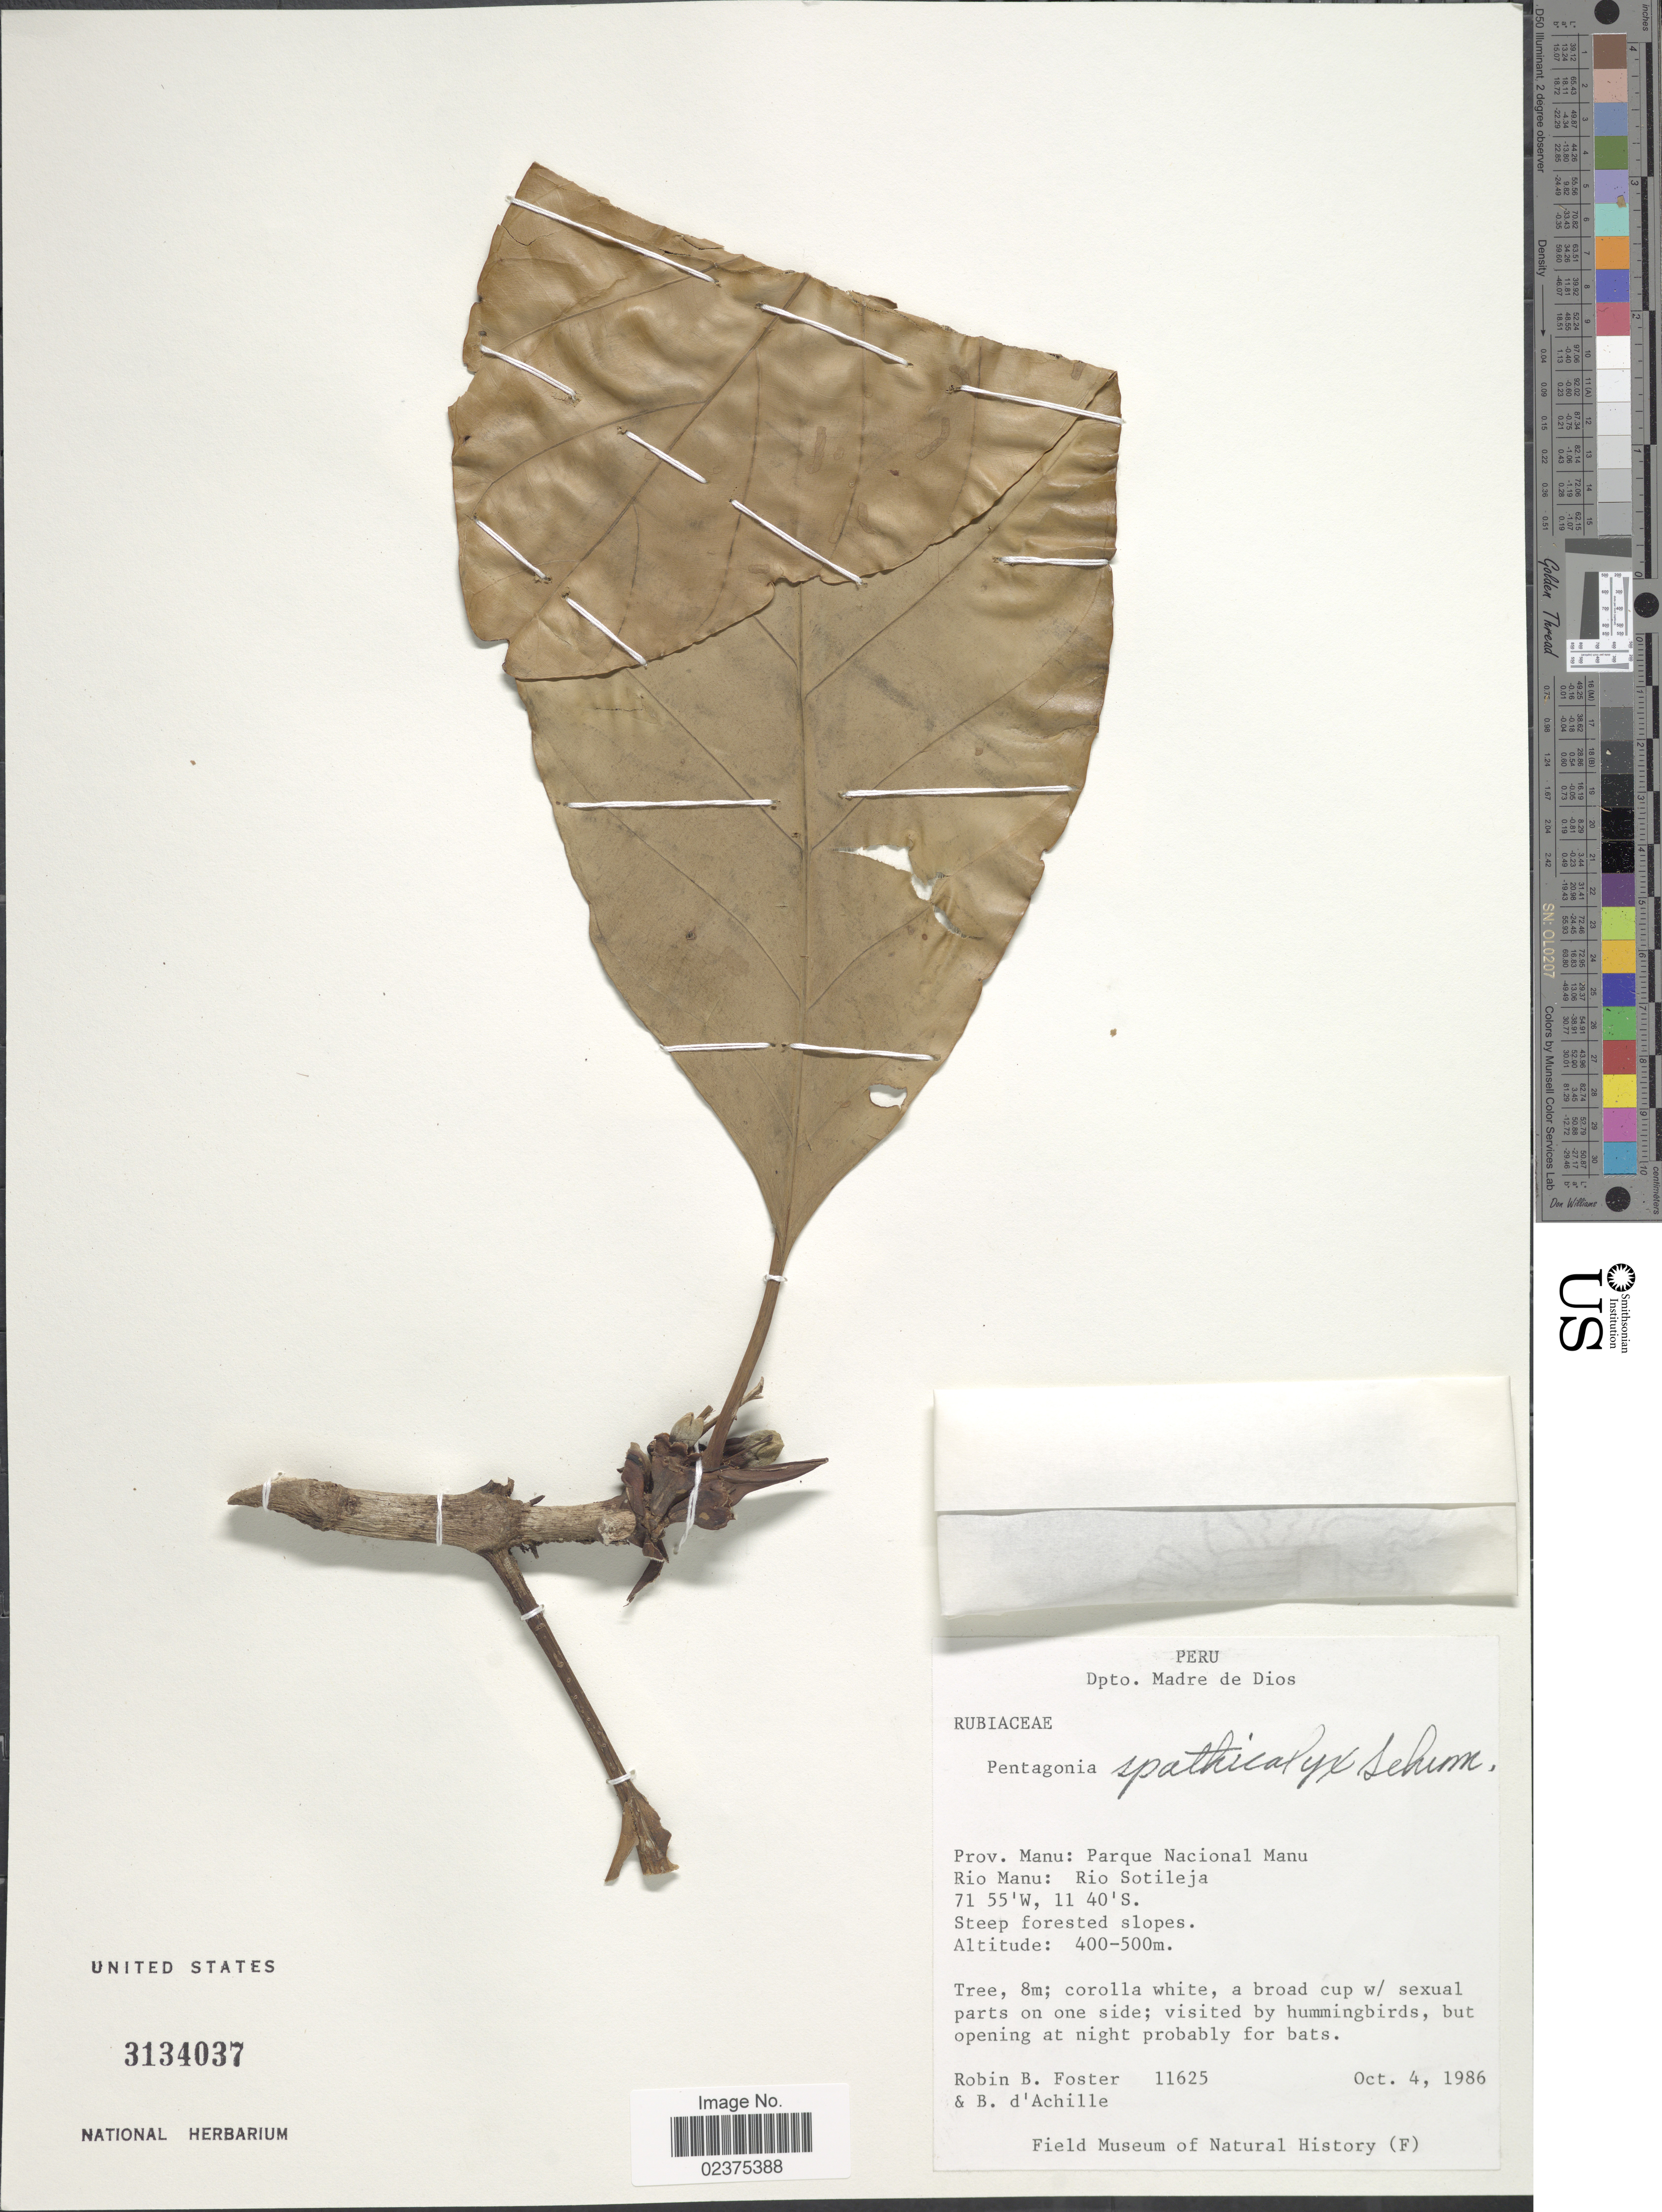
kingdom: Plantae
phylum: Tracheophyta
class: Magnoliopsida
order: Gentianales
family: Rubiaceae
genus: Pentagonia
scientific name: Pentagonia spathicalyx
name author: K. Schum.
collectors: R. B. Foster & B. d'Achille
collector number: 11625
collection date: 1986-10-04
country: Peru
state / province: Madre de Dios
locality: Dpto. Madre de Dios, Prov. Manu: Parque Nacional Manu, Rio Manu: Rio Sotileja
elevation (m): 400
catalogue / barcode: US 3134037